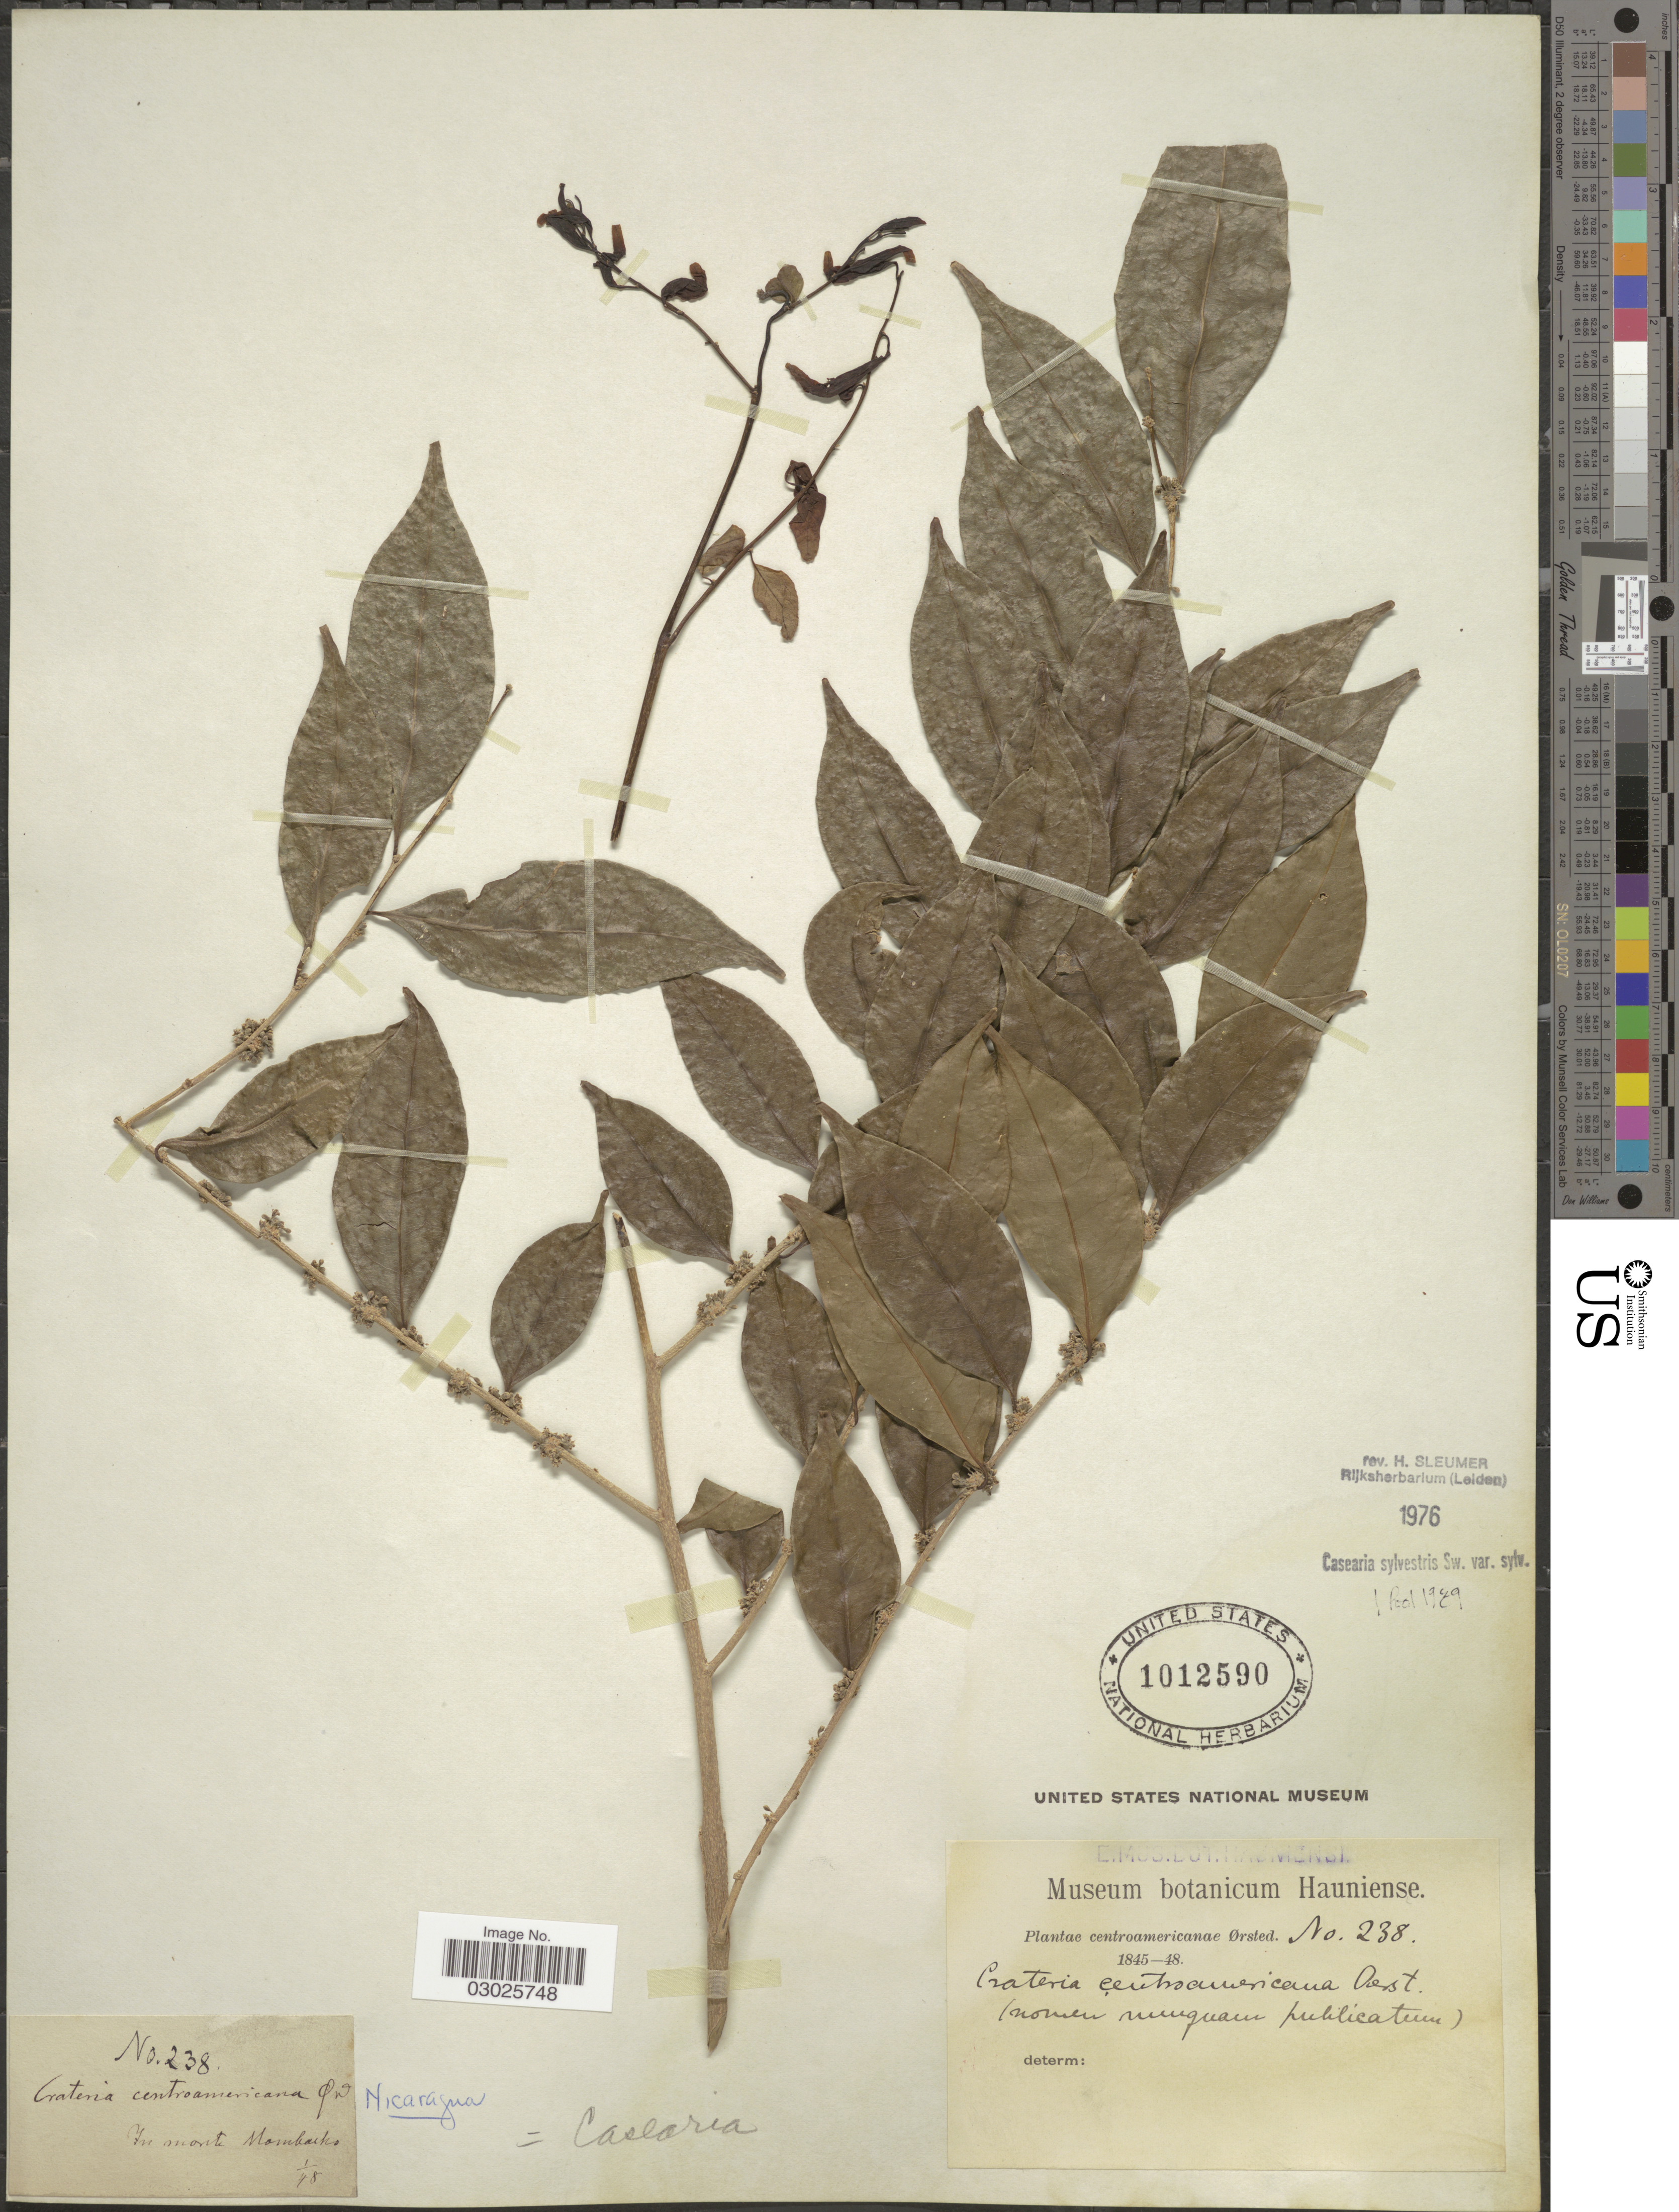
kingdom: Plantae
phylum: Tracheophyta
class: Magnoliopsida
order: Malpighiales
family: Salicaceae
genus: Casearia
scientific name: Casearia sylvestris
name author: Sw.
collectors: Ørsted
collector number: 238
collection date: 1848-01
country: Nicaragua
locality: In monte Mombacho. Centroamericanae.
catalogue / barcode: US 1012590